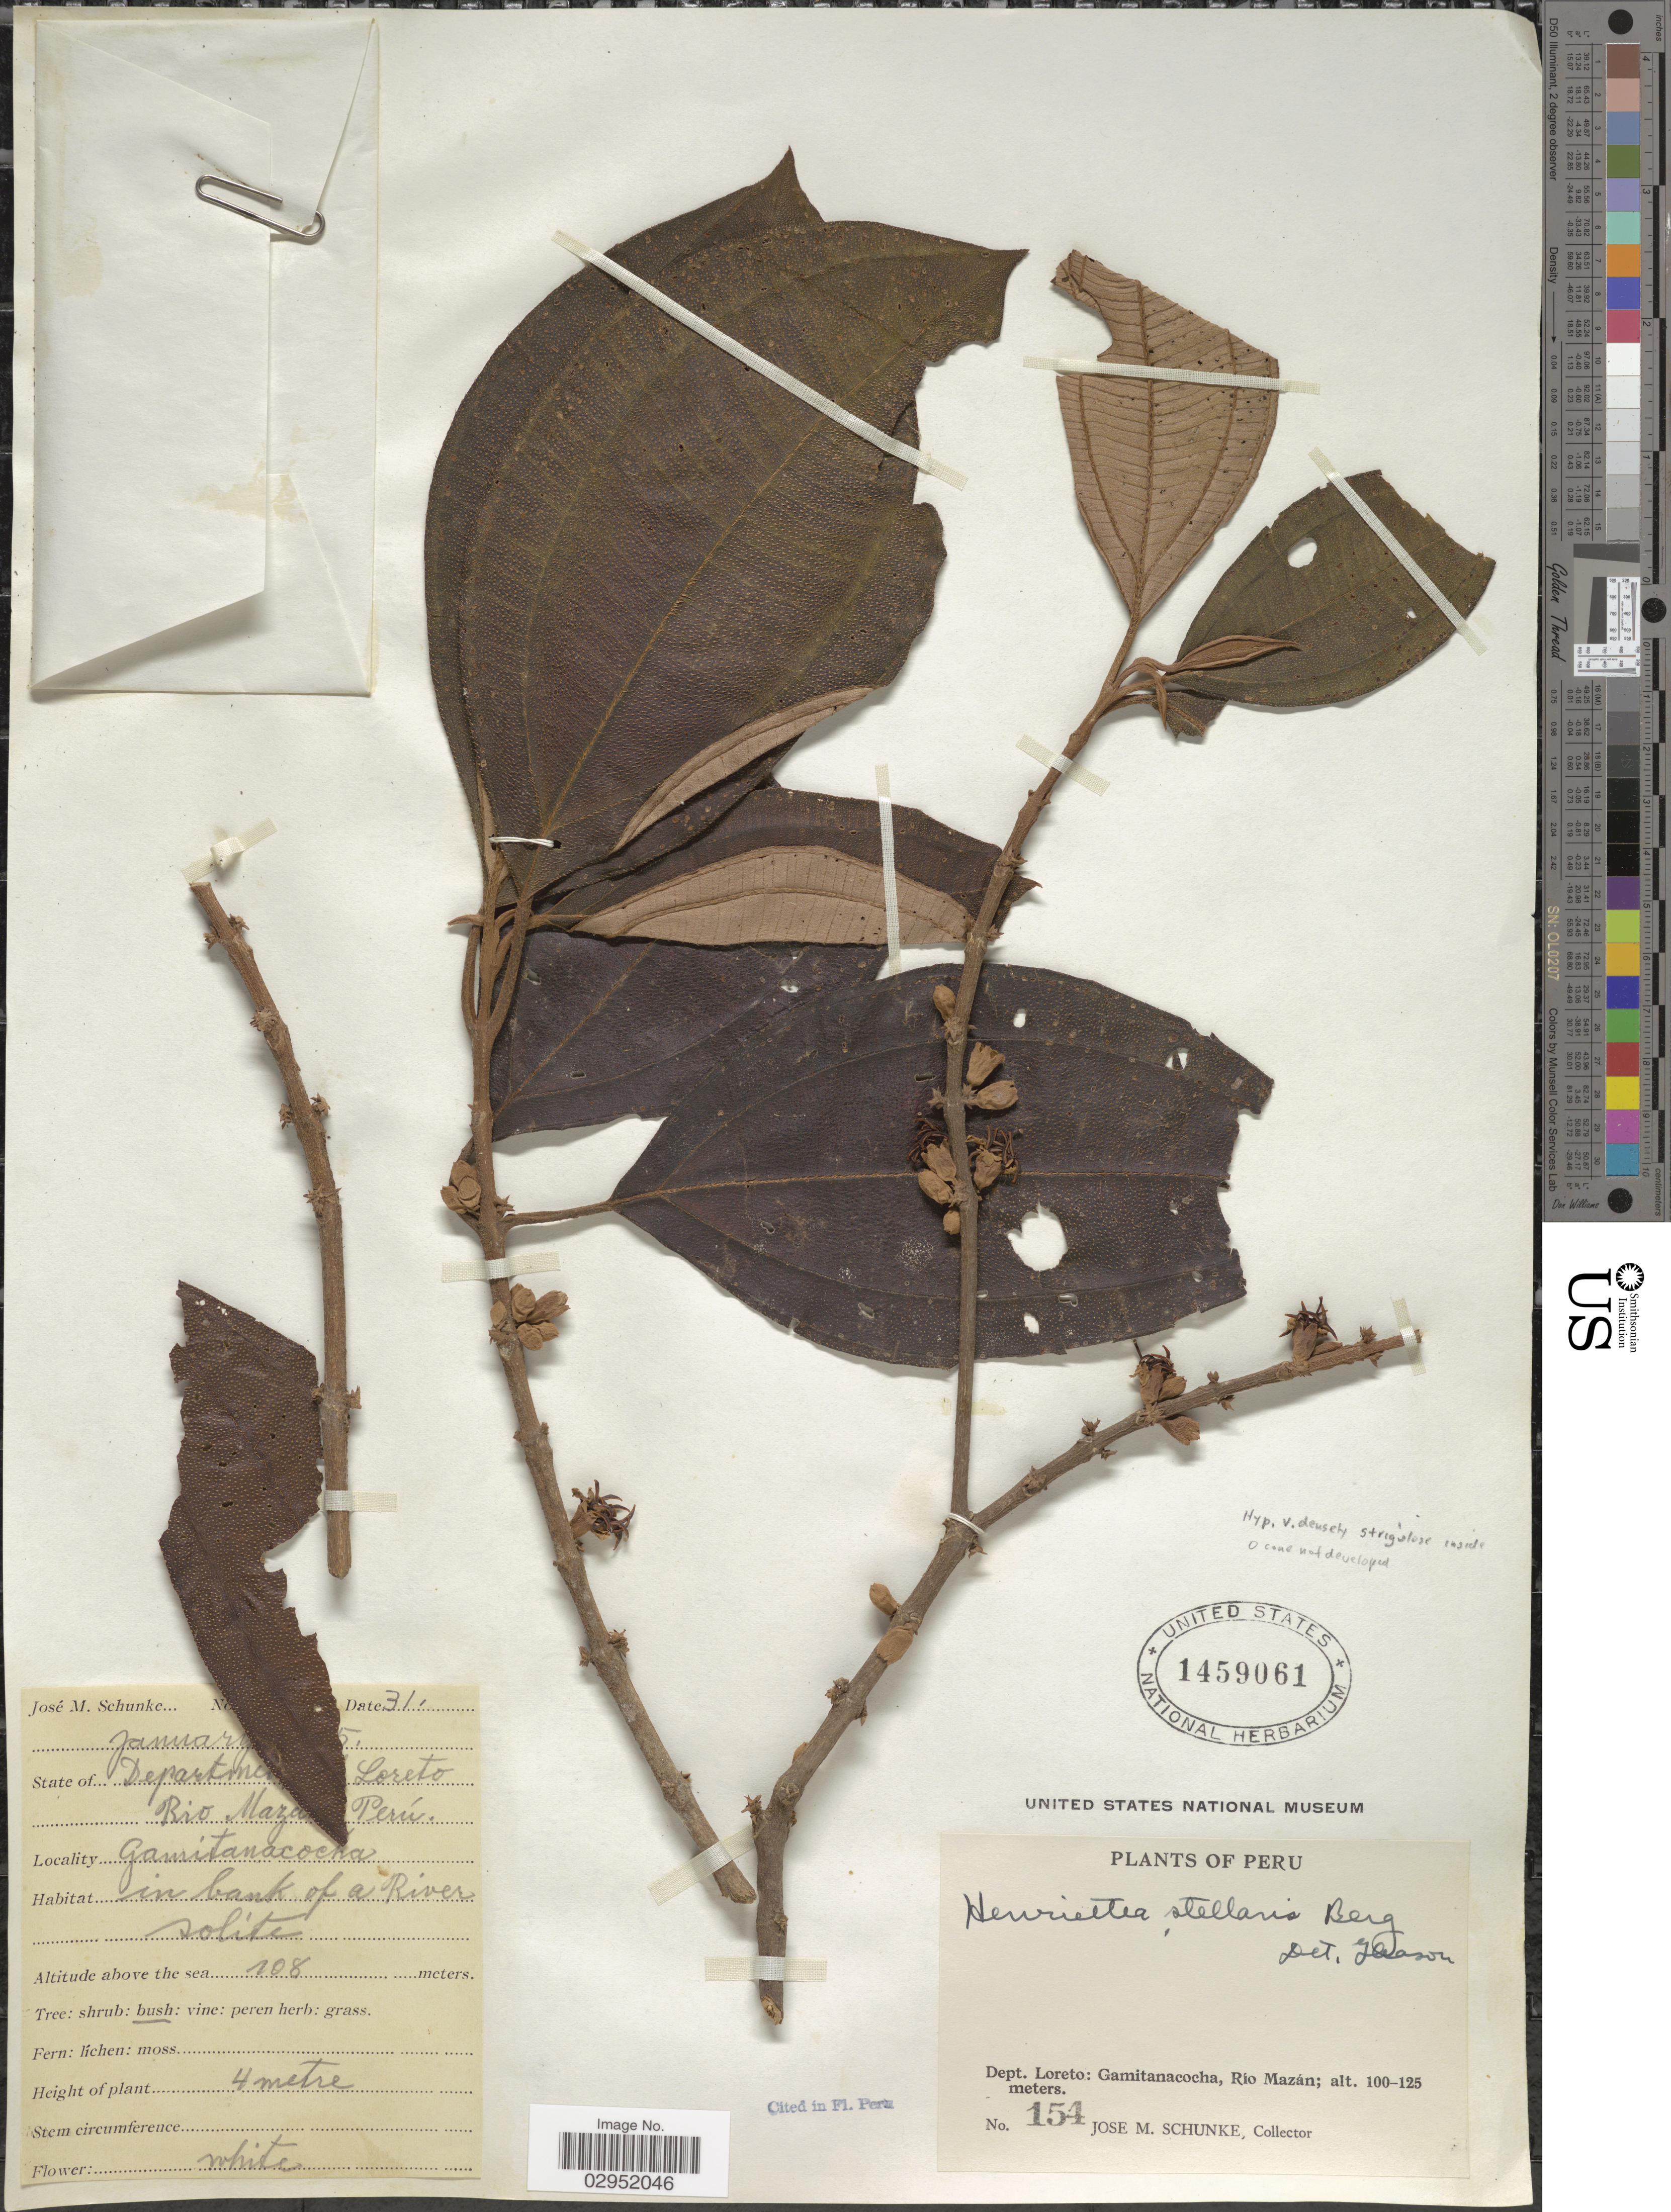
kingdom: Plantae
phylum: Tracheophyta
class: Magnoliopsida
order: Myrtales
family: Melastomataceae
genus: Henriettea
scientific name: Henriettea stellaris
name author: O. Berg ex Triana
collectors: J. M. Schunke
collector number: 154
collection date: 1905-01-31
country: Peru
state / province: Loreto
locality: Dep. Loreto: Gamitanacocha, Rio Mazin.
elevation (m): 108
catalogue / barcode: US 1459061